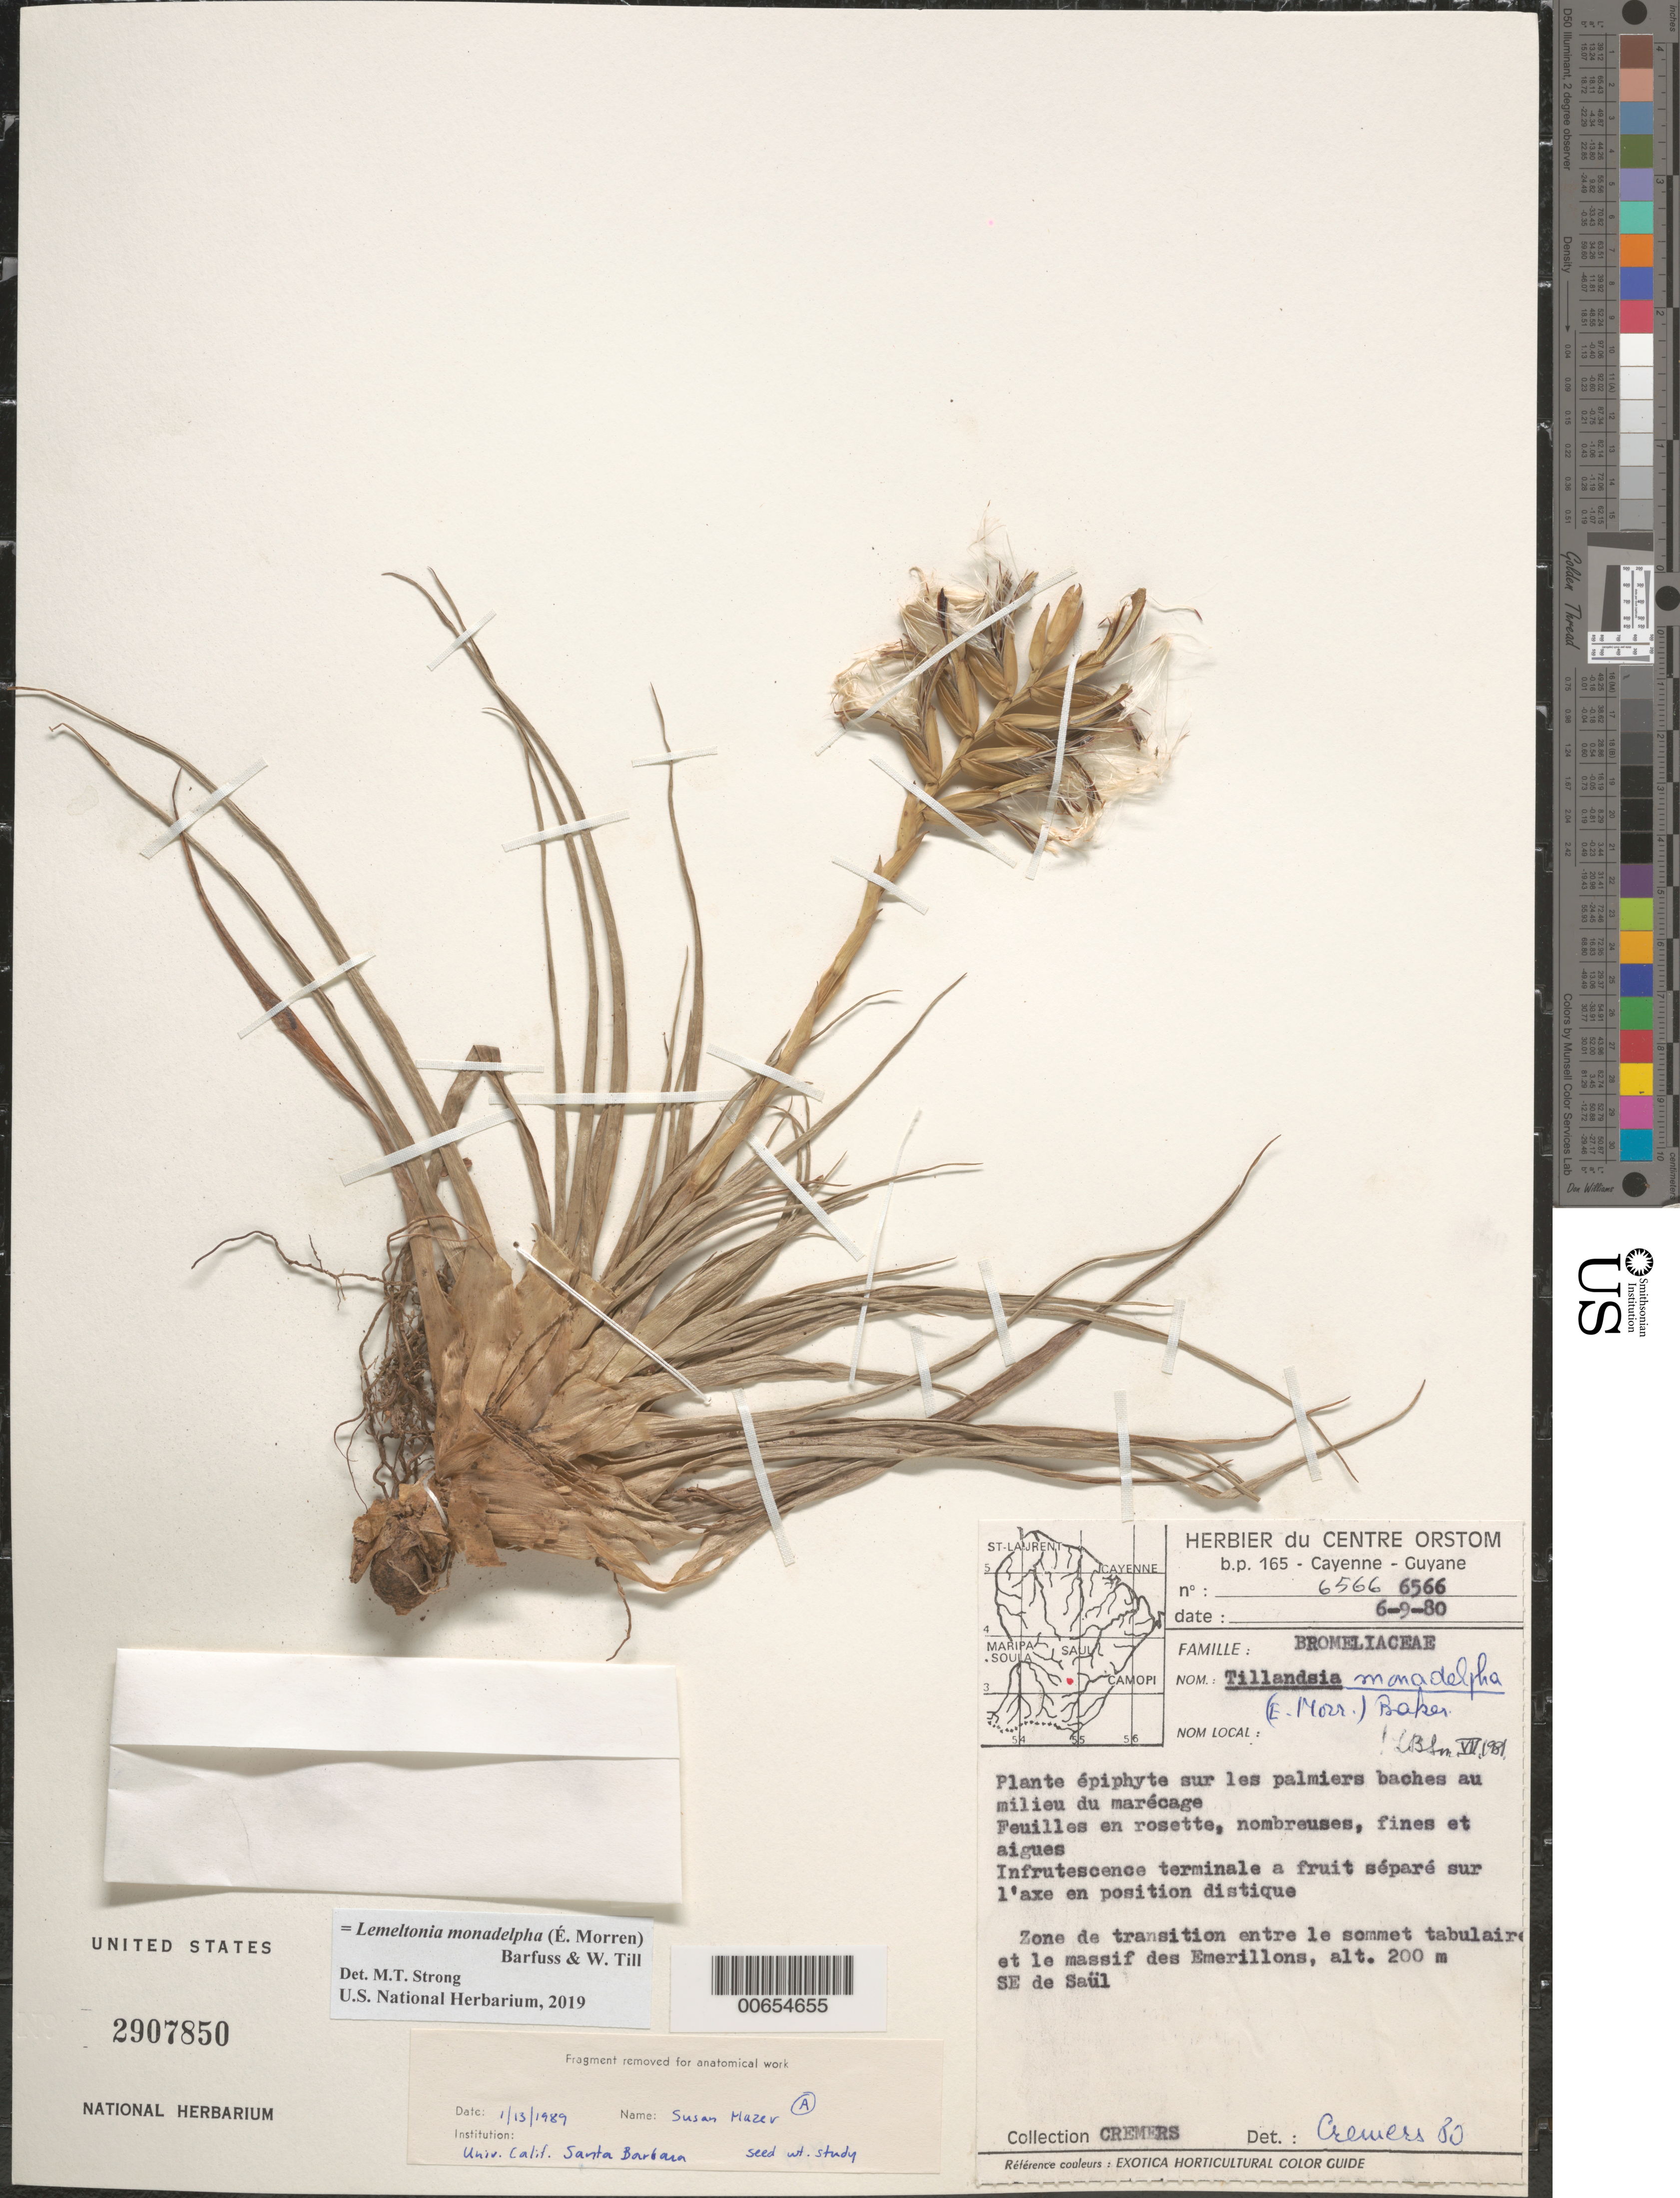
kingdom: Plantae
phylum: Tracheophyta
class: Liliopsida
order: Poales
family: Bromeliaceae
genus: Lemeltonia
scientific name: Lemeltonia monadelpha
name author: (É. Morren) Barfuss & W. Till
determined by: Strong, M. T., (US), Smithsonian Institution - National Museum of Natural History (UNITED STATES)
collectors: G. Cremers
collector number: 6566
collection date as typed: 6-Sep-80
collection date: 1980-09-06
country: French Guiana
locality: Émerillon Massif, entre le sommet tabulaire et le massif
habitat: Zone transition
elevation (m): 200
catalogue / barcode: US 2907850